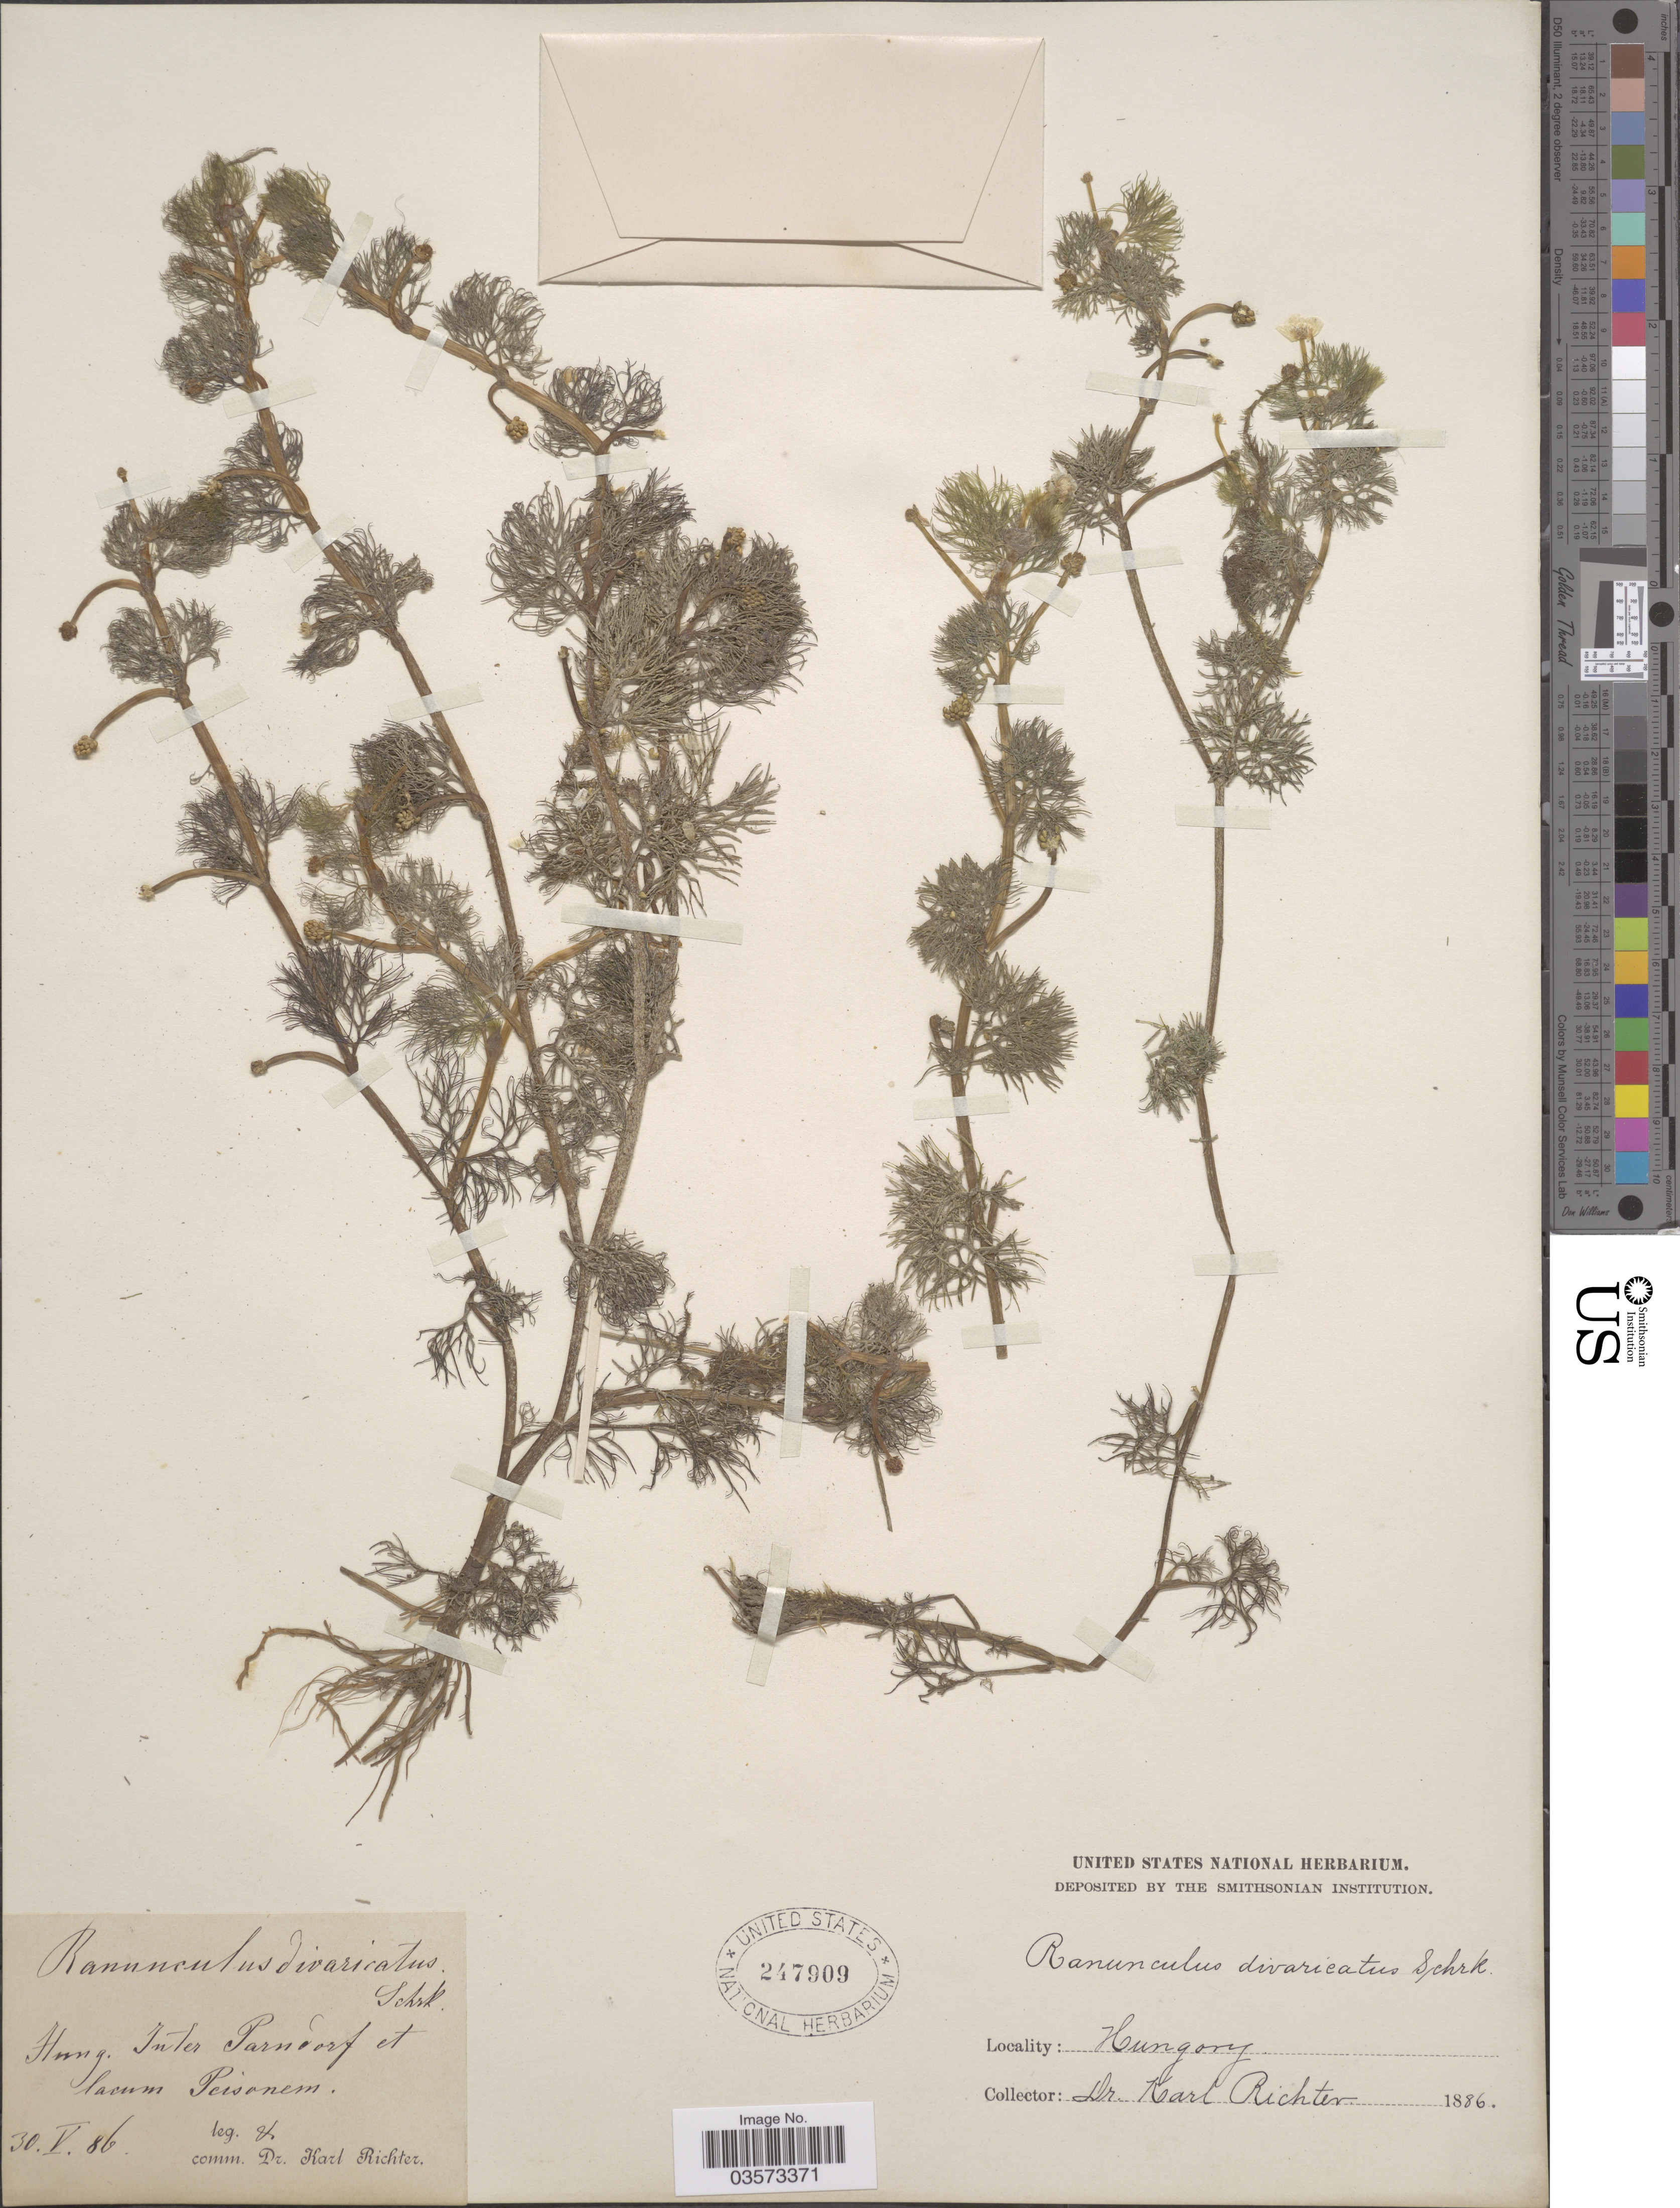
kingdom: Plantae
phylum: Tracheophyta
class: Magnoliopsida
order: Ranunculales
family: Ranunculaceae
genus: Ranunculus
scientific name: Ranunculus trichophyllus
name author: Chaix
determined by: Strong, Mark T., (BOT), Smithsonian Institution - National Museum of Natural History (UNITED STATES)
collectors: K. Richter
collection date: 1886-05-30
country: Hungary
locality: Hung. Inter Parndorf et lacum Peisonem.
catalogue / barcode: US 247909